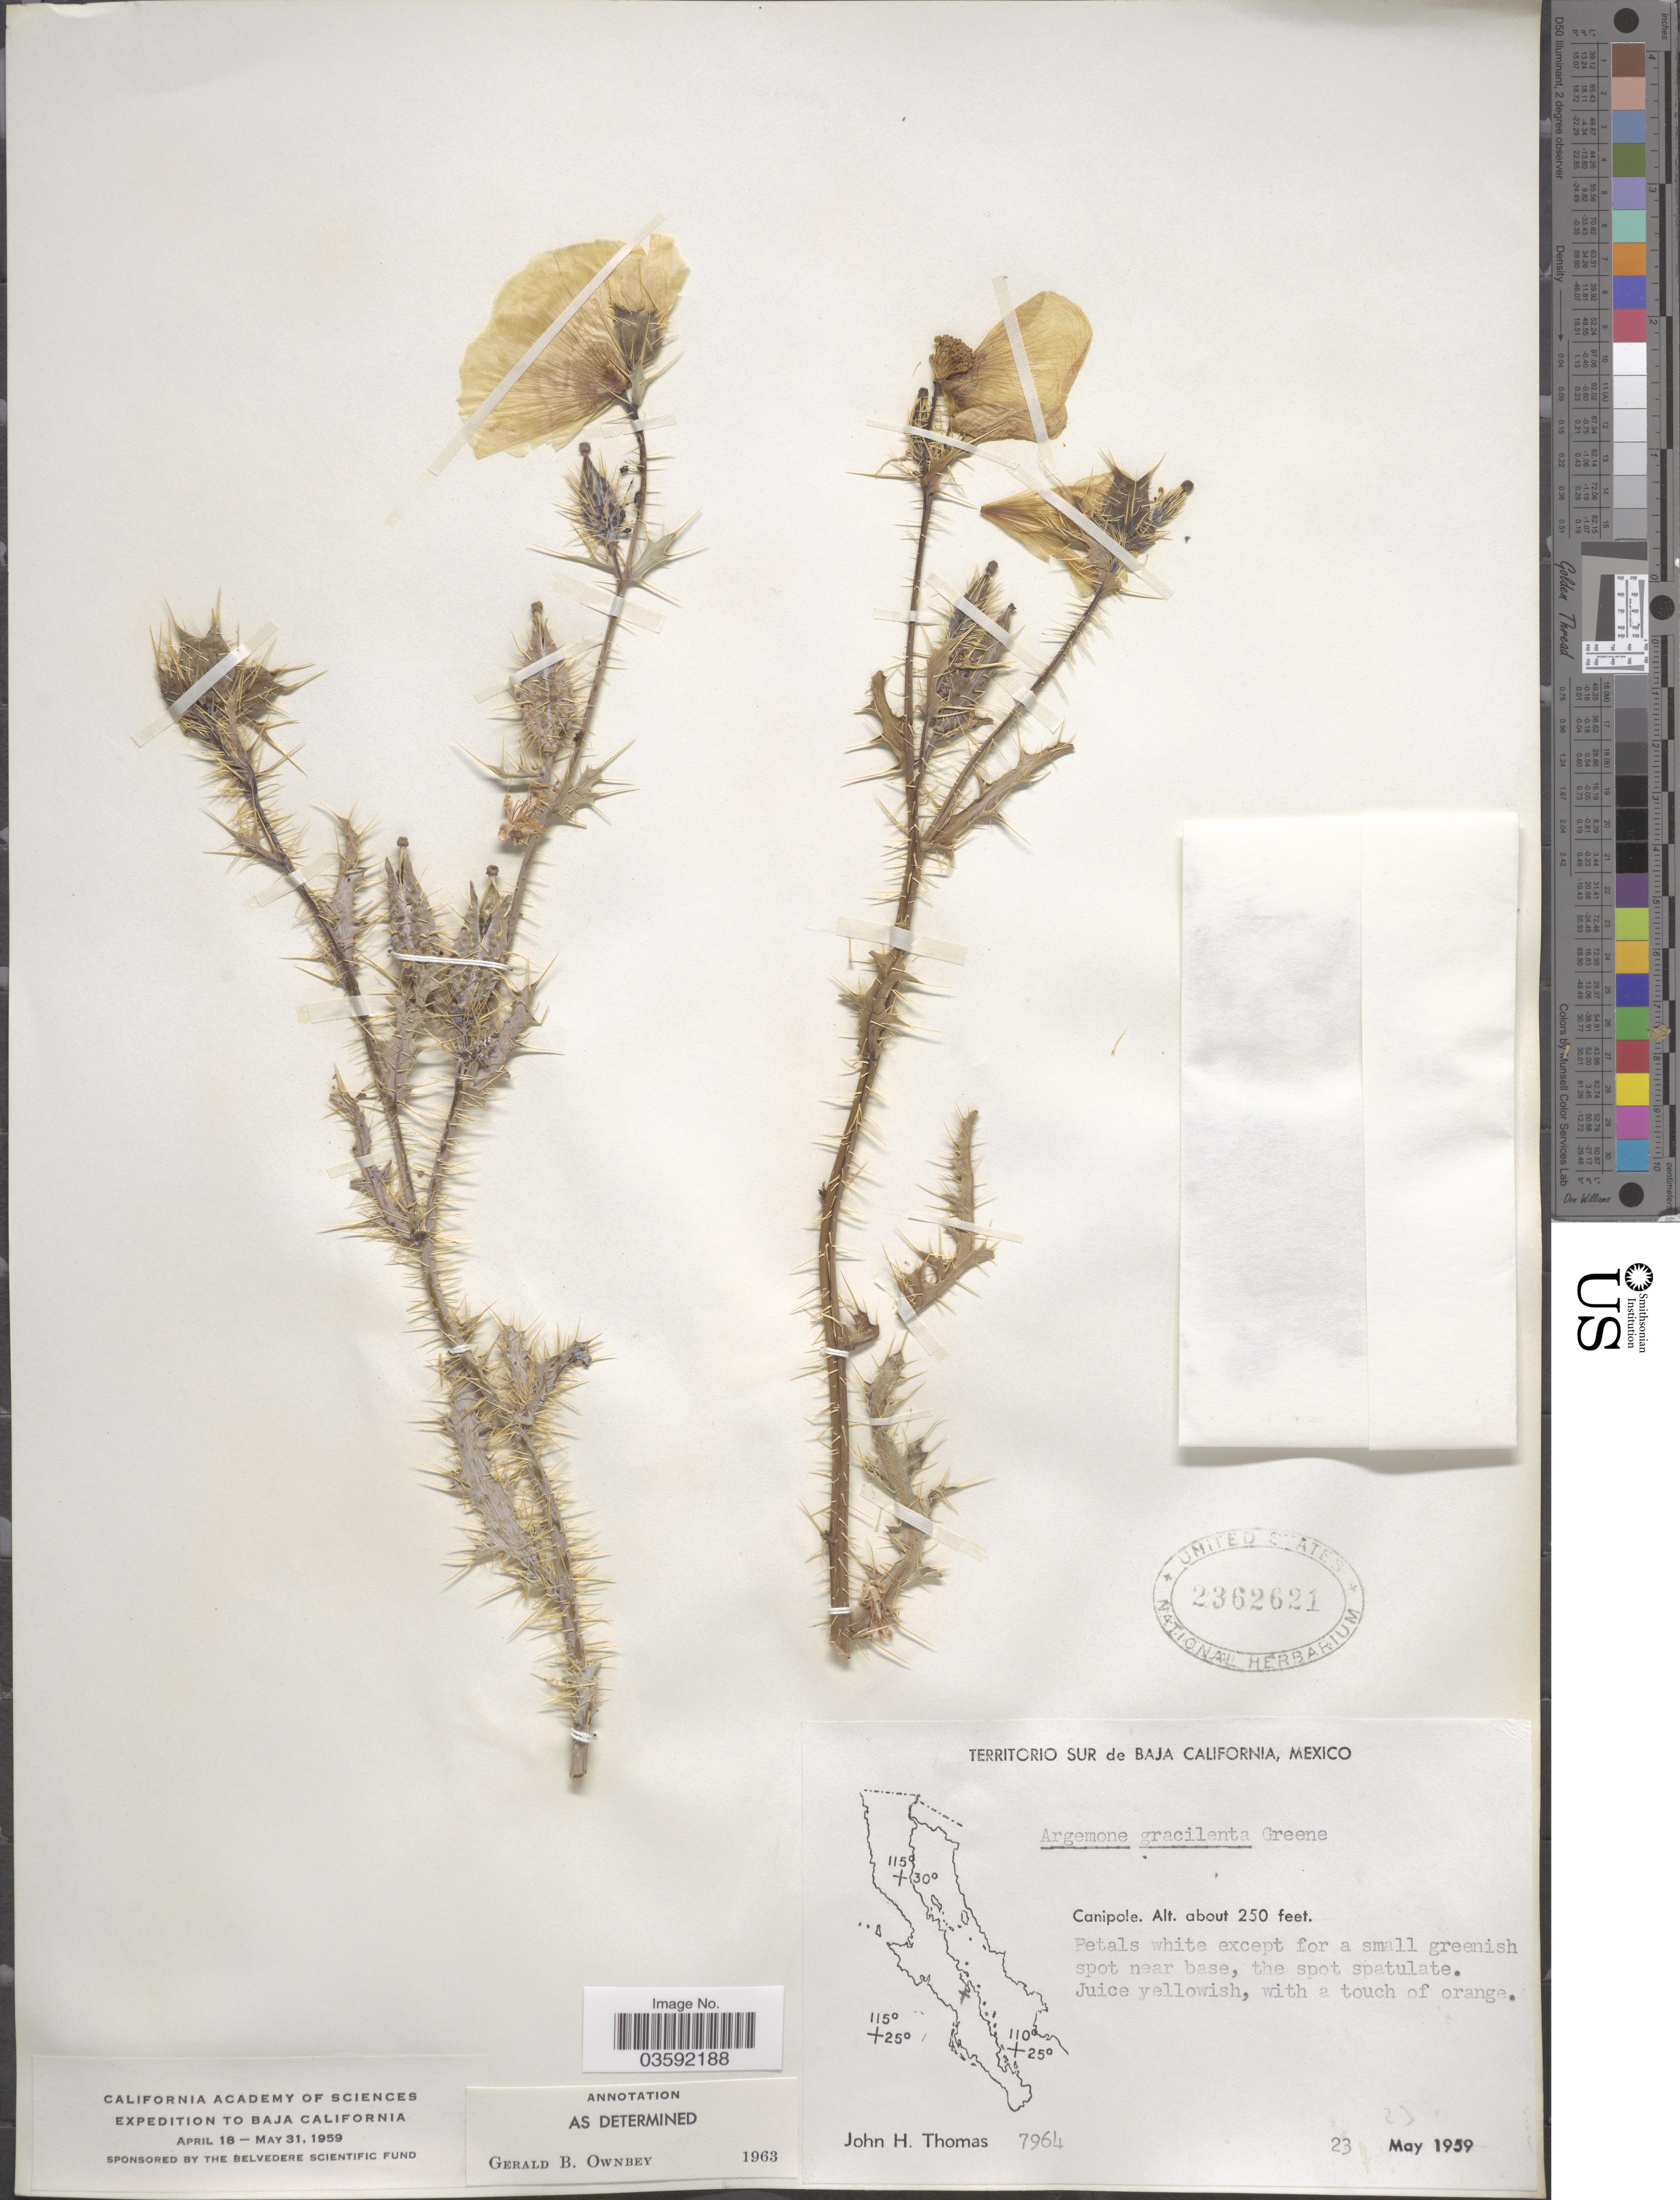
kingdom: Plantae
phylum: Tracheophyta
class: Magnoliopsida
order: Ranunculales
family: Papaveraceae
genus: Argemone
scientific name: Argemone gracilenta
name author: Greene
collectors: J. H. Thomas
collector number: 7964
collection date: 1959-05-23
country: Mexico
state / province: Baja California Sur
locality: Canipole.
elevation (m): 76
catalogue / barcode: US 2362621